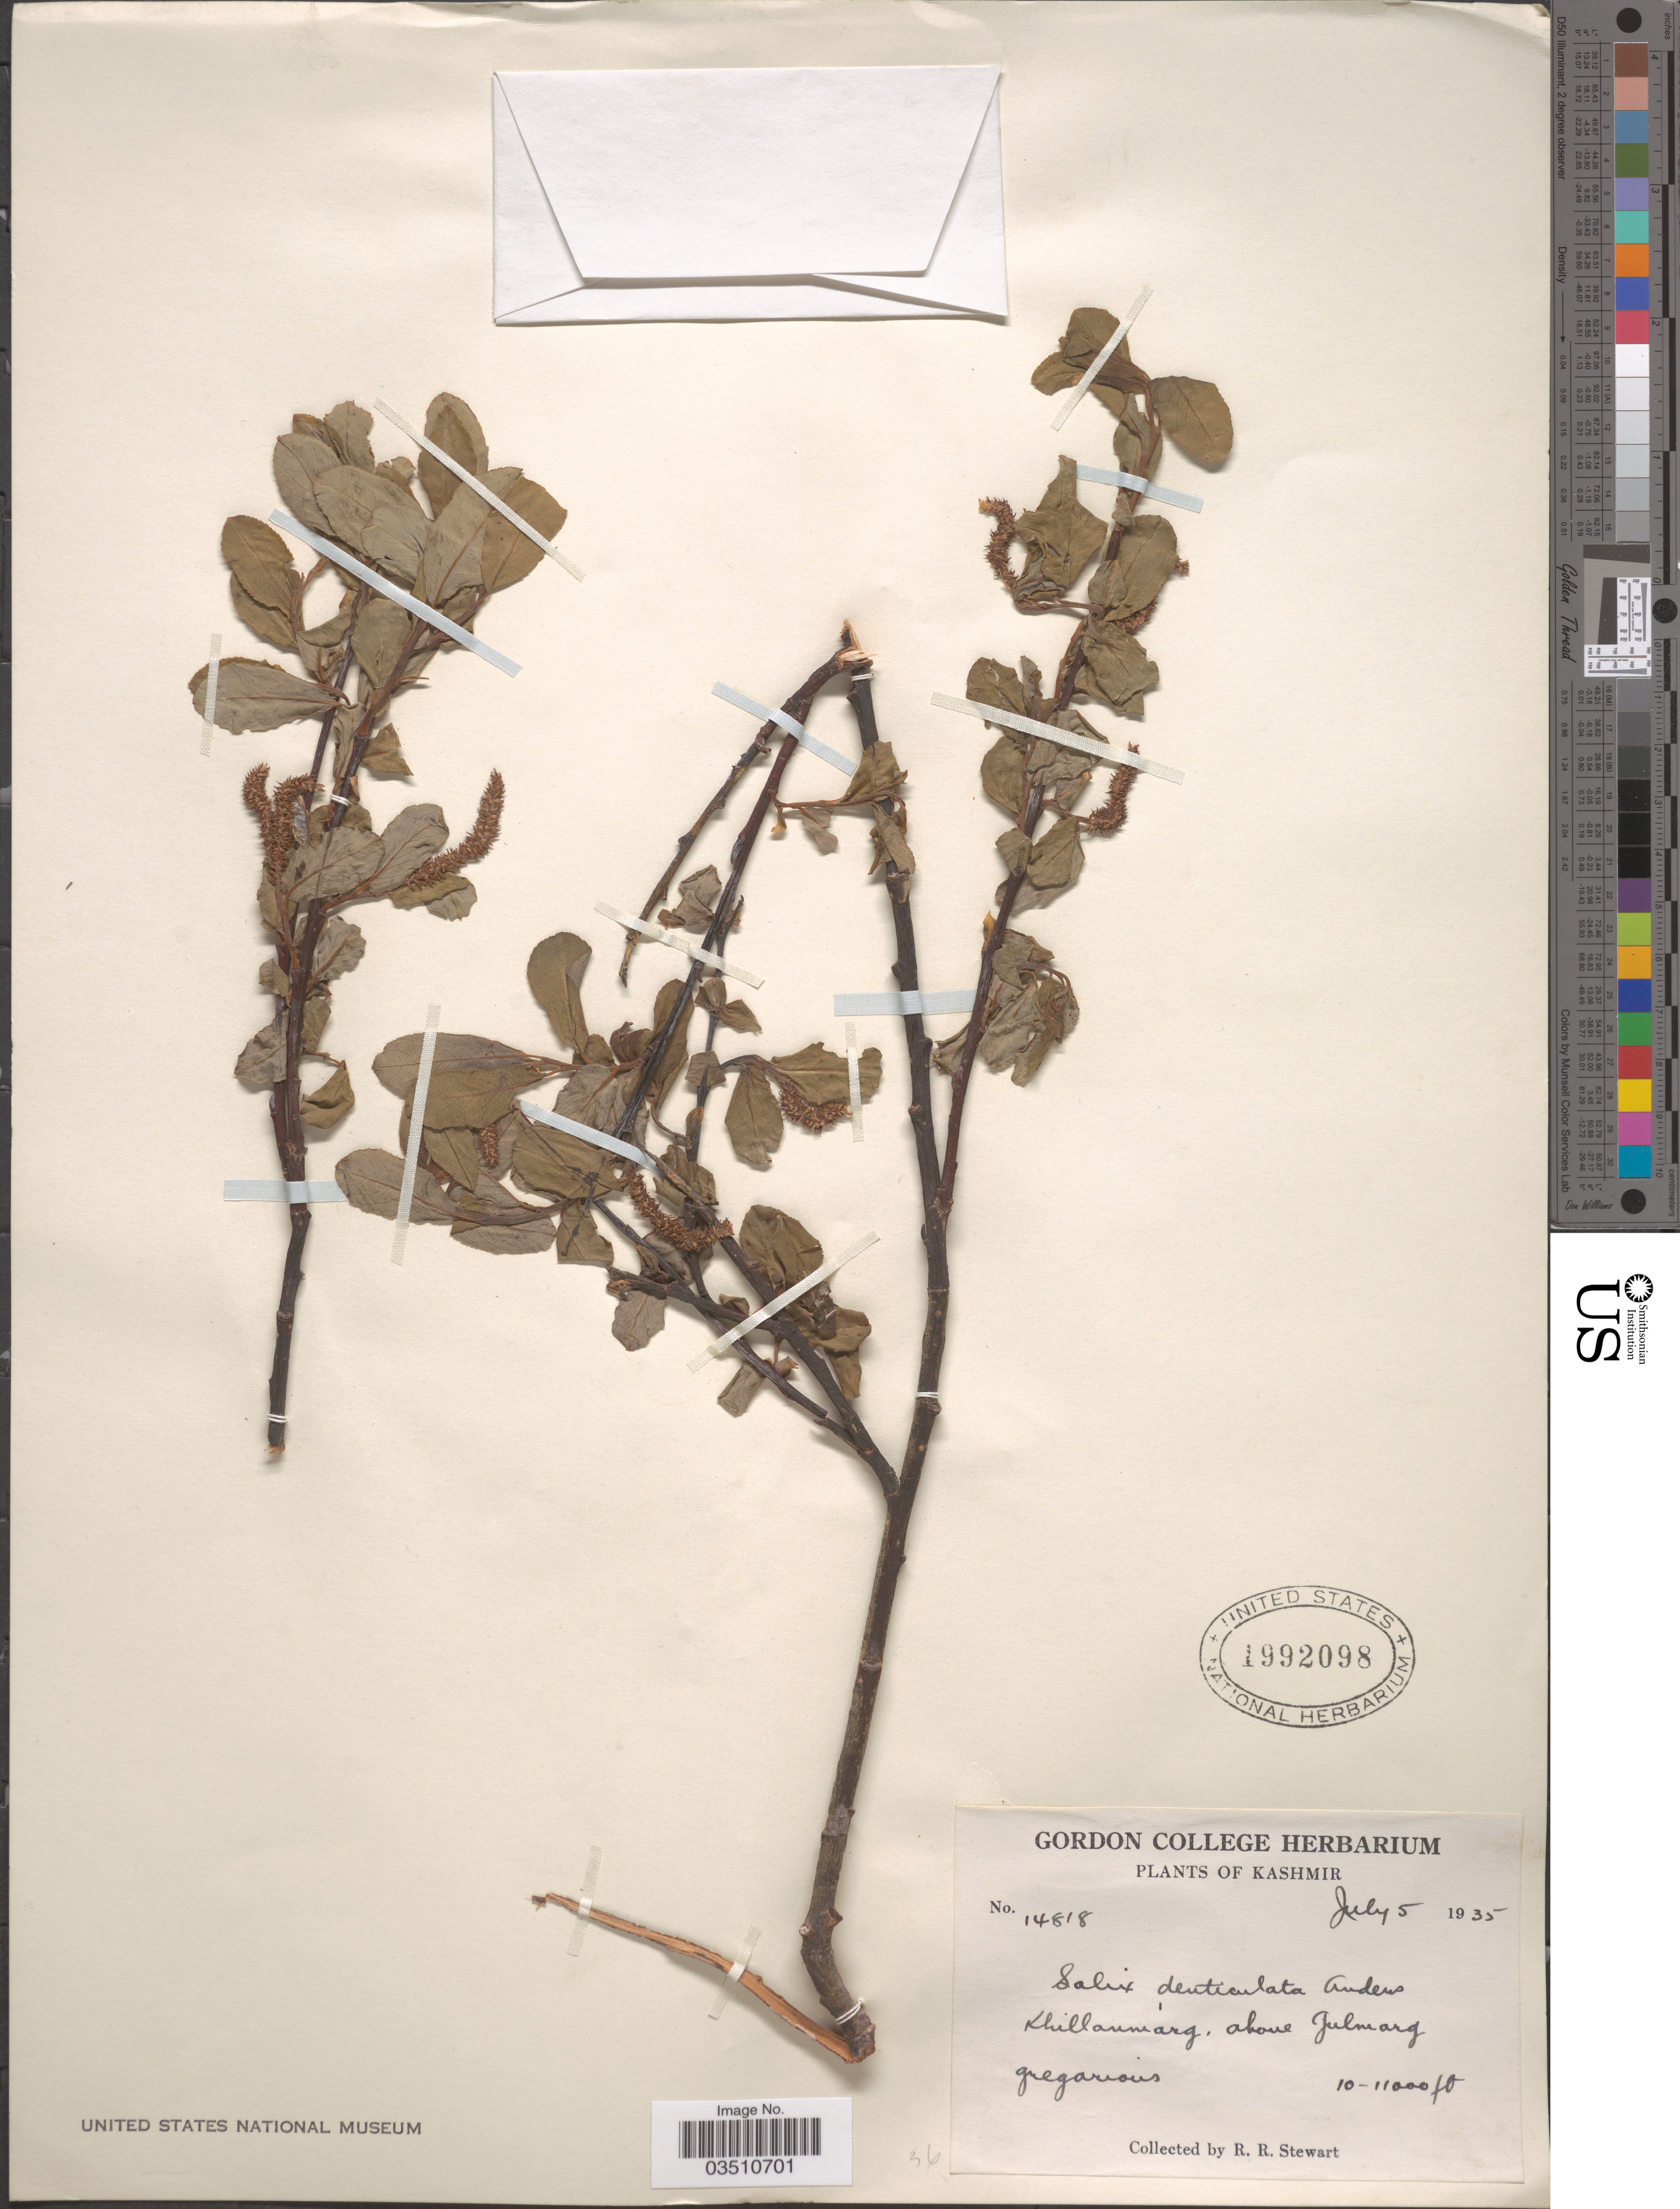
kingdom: Plantae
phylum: Tracheophyta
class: Magnoliopsida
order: Malpighiales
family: Salicaceae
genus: Salix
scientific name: Salix denticulata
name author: Andersson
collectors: R. Stewart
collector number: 14818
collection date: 1935-07-05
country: India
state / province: Jammu and Kashmir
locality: Kashmir. Khillanmarg, above Julmarg.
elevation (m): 3048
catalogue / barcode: US 1992098